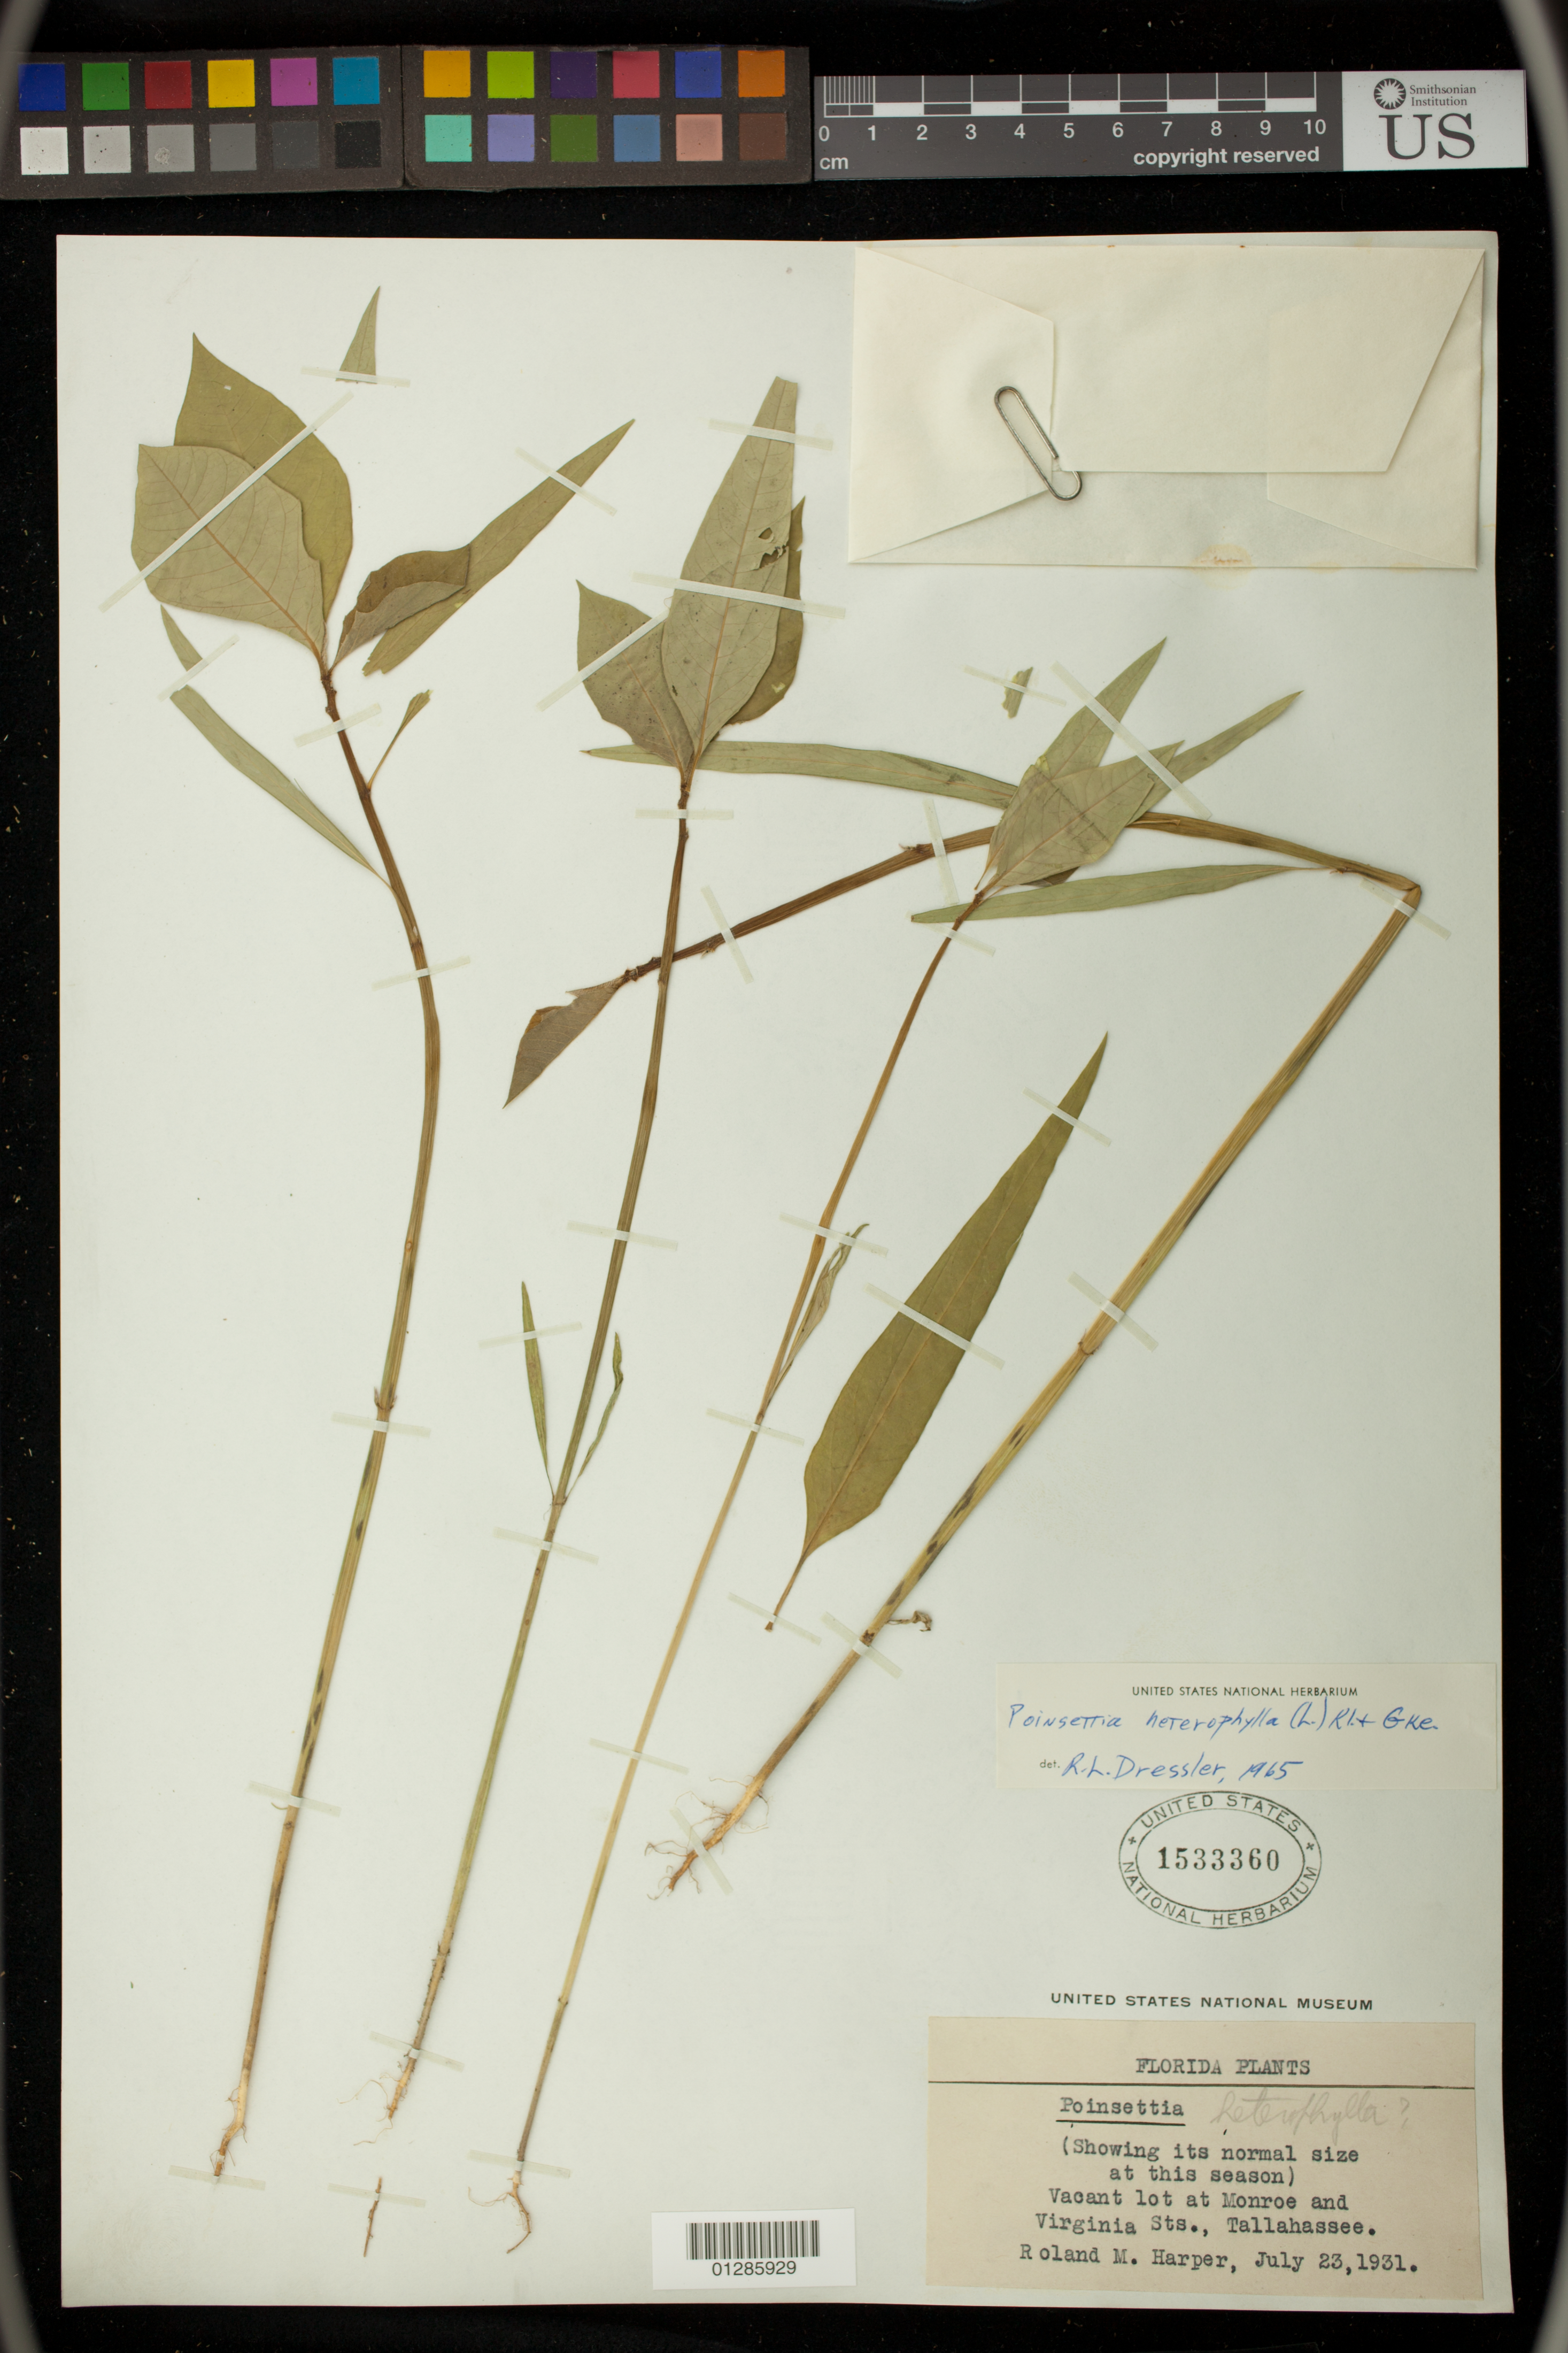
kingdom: Plantae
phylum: Tracheophyta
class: Magnoliopsida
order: Malpighiales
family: Euphorbiaceae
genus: Euphorbia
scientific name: Euphorbia heterophylla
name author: L.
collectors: R. M. Harper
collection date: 1931-07-23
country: United States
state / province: Florida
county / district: Leon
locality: Vacant lot at Monroe and Virginia Sts., Tallahassee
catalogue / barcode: US 1533360